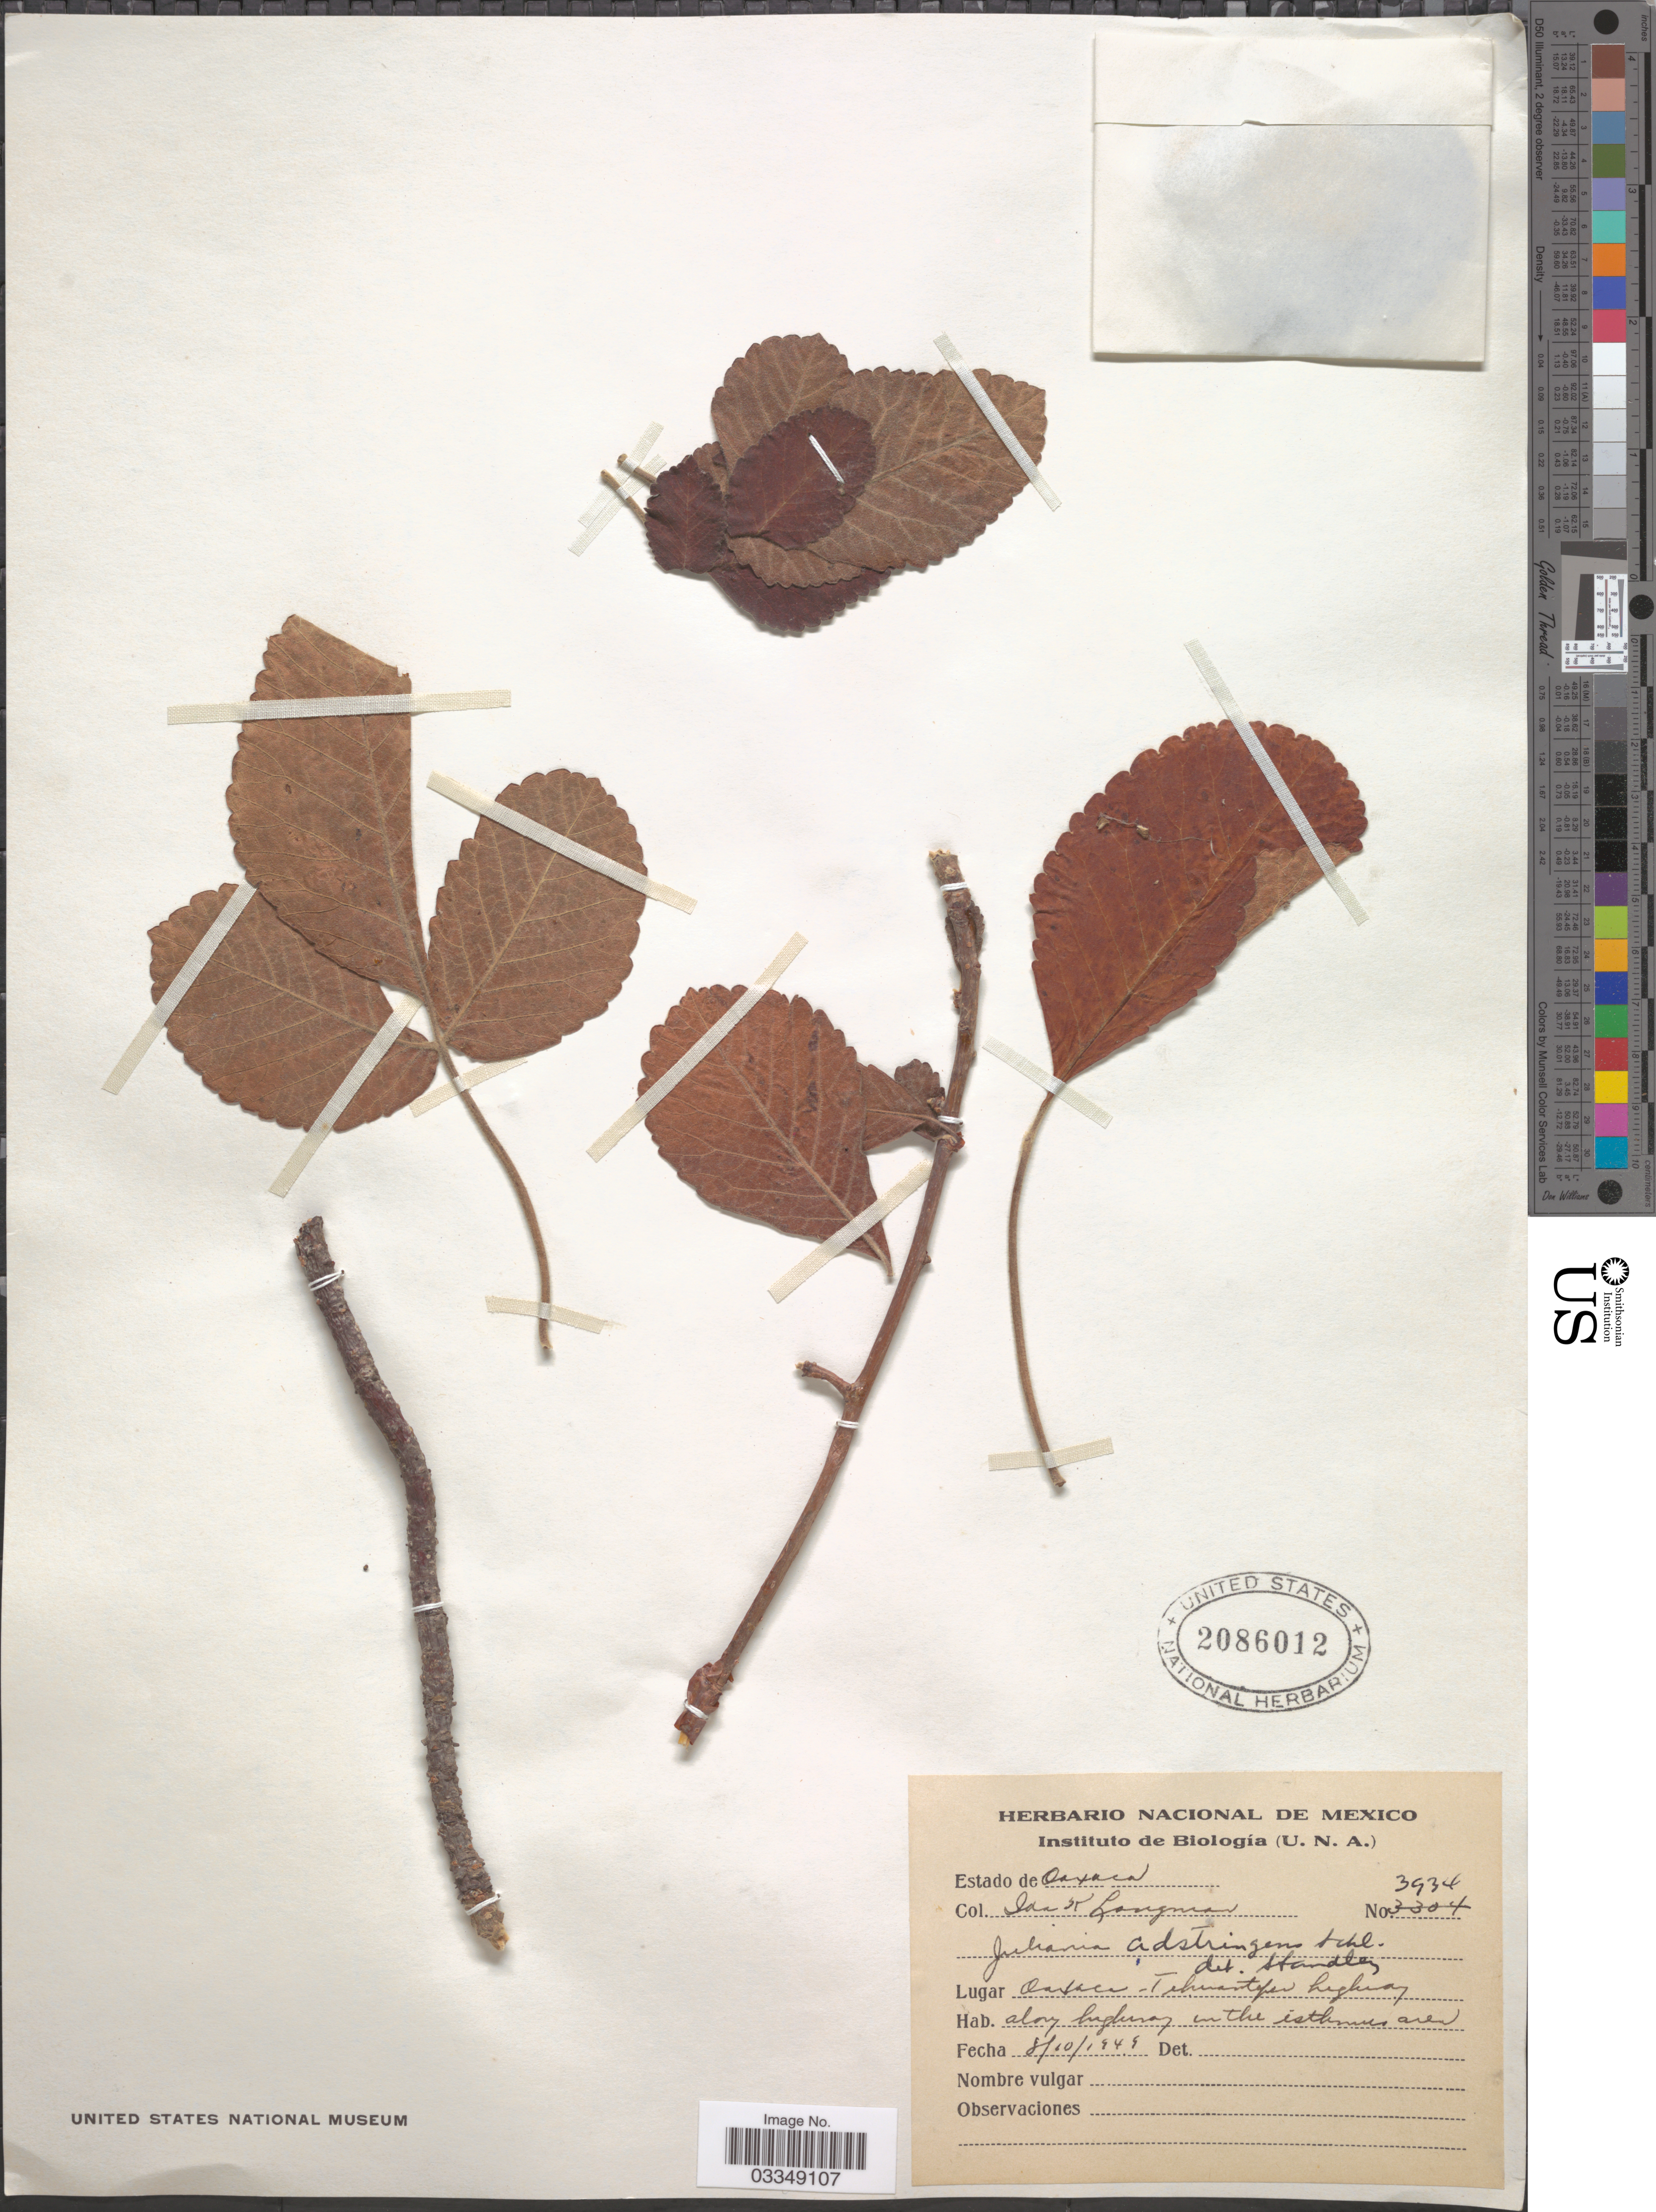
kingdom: Plantae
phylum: Tracheophyta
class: Magnoliopsida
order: Sapindales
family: Anacardiaceae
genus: Amphipterygium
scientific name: Amphipterygium adstringens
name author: (Schltdl.) Schiede ex Standl.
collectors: I. K. Langman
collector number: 3934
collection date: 1949-10-08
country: Mexico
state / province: Oaxaca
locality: Tehuantepec highway. Along highway in the isthmus area.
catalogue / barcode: US 2086012